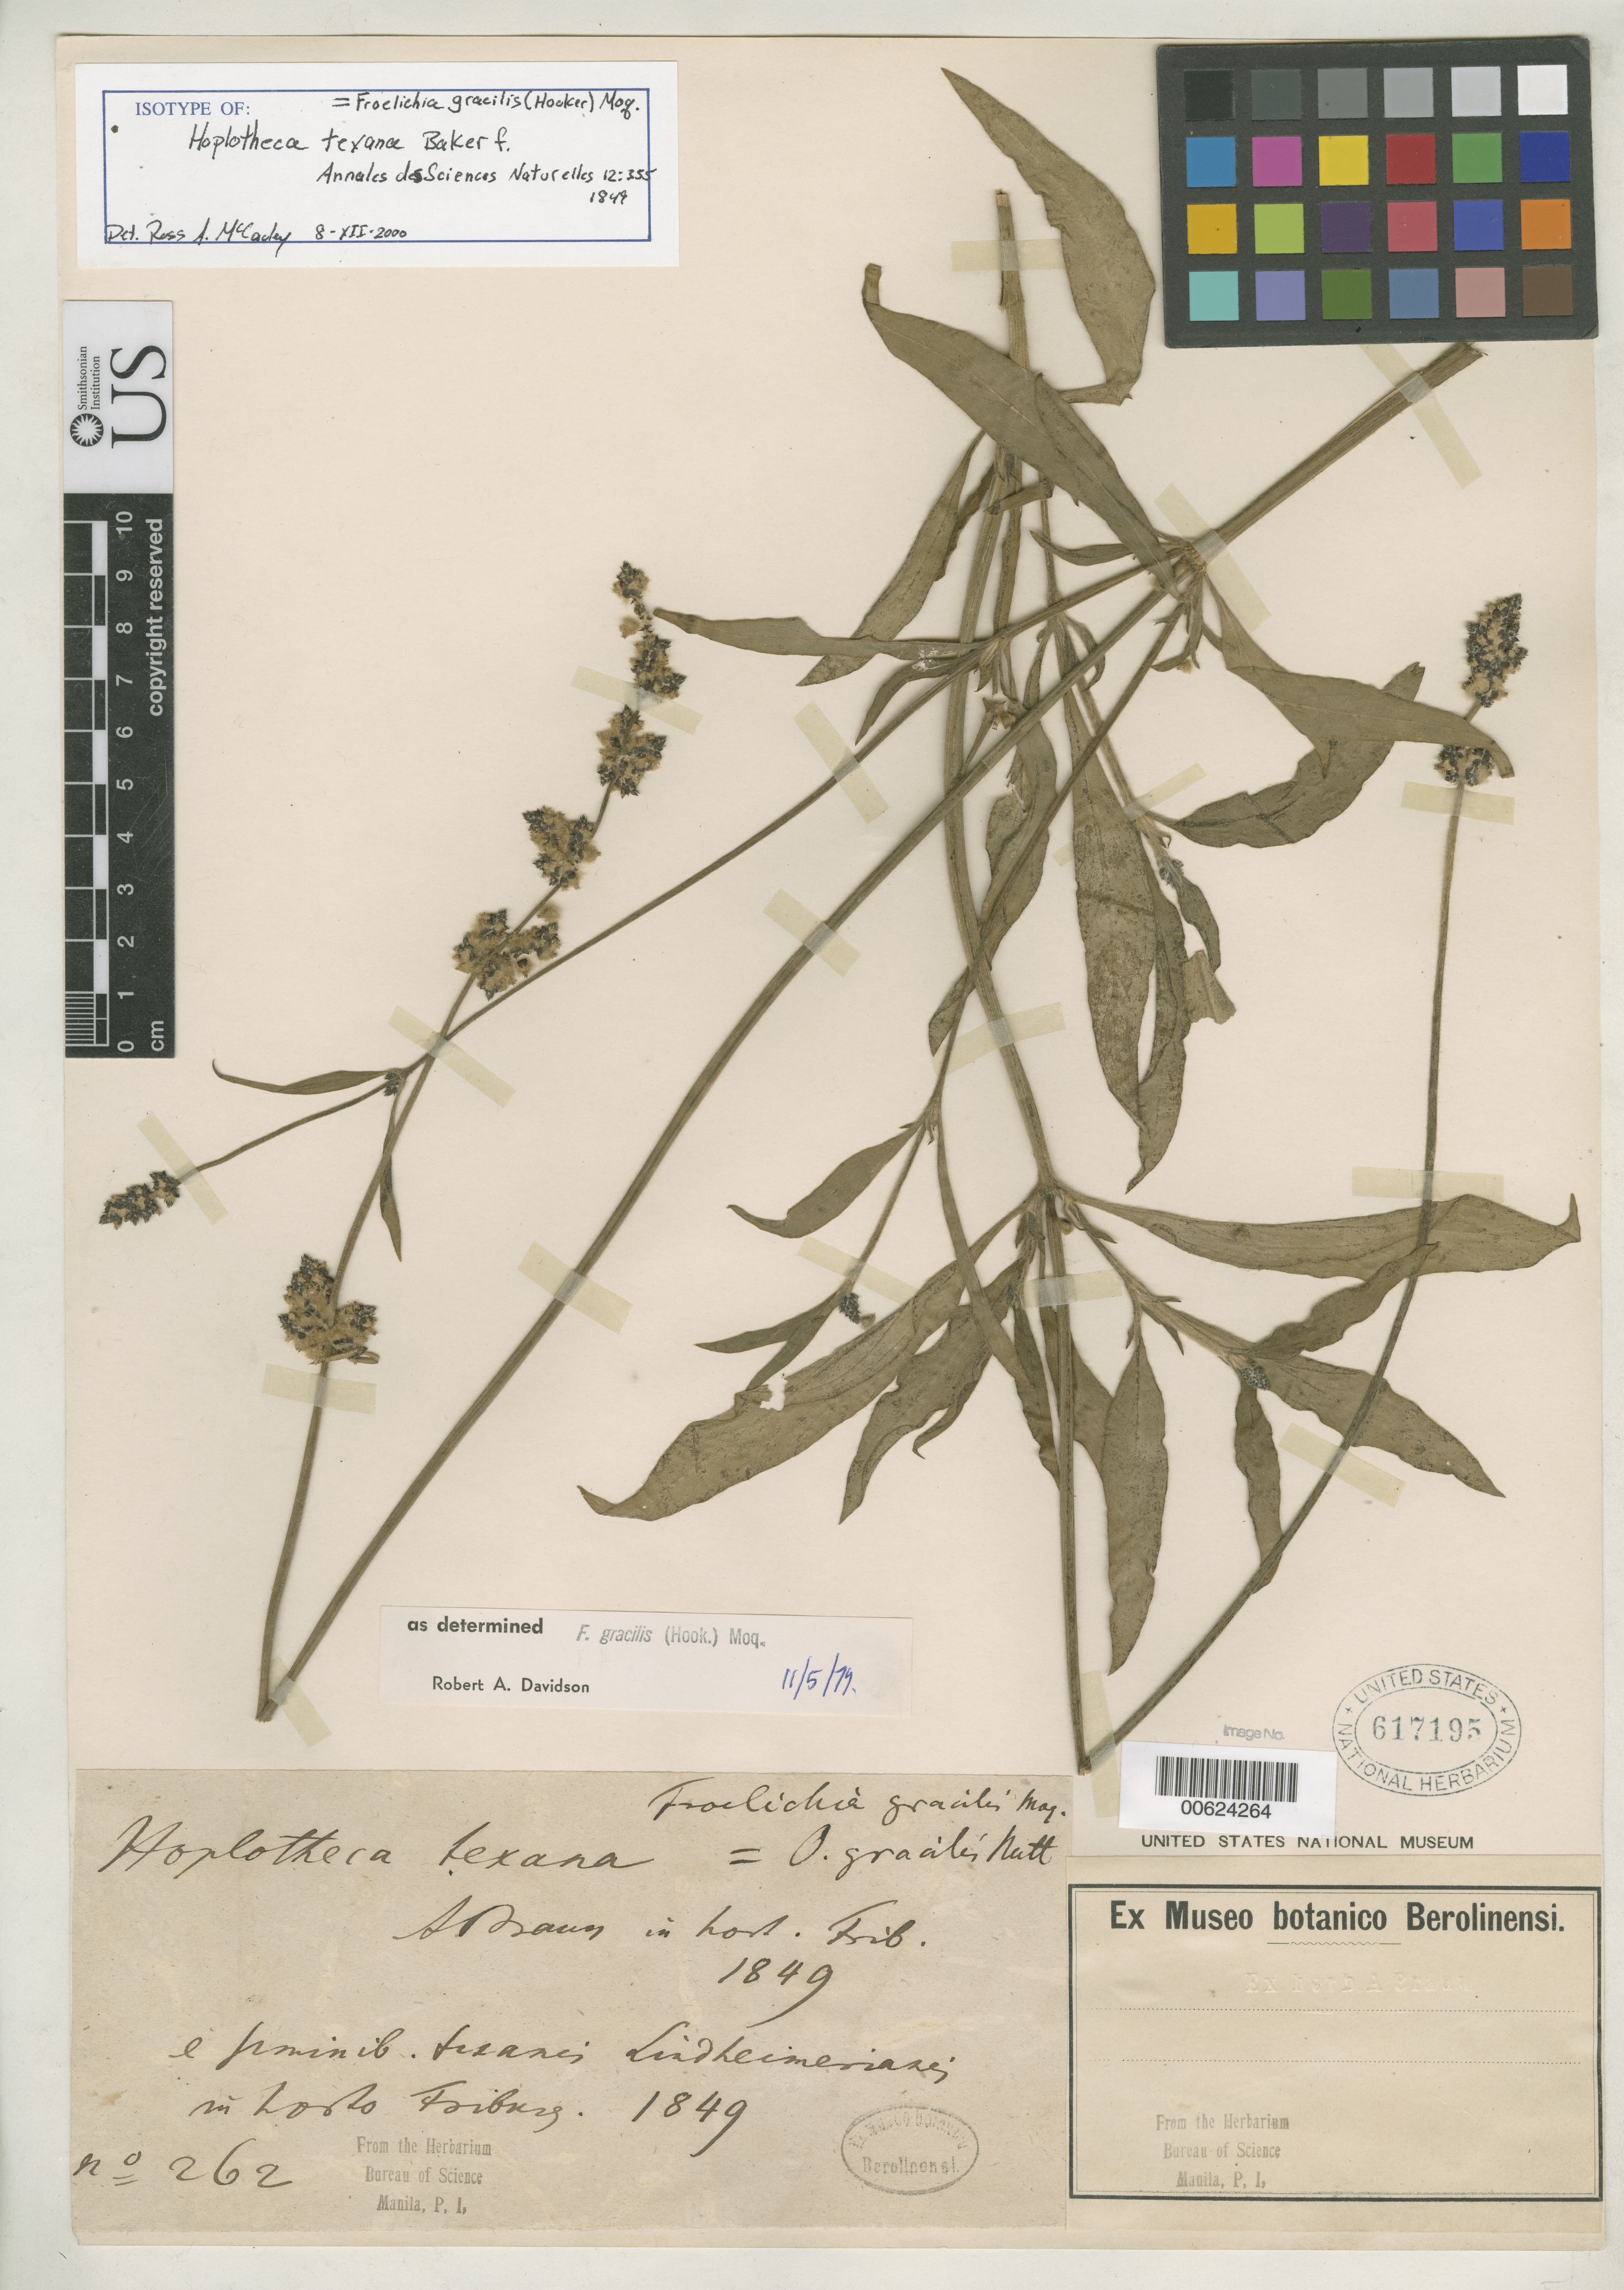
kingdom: Plantae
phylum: Tracheophyta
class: Magnoliopsida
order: Caryophyllales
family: Amaranthaceae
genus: Hoplotheca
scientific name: Hoplotheca texana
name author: A. Braun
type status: Isotype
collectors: F. J. Lindheimer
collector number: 262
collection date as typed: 1849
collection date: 1849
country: United States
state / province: Texas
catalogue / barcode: US 617195